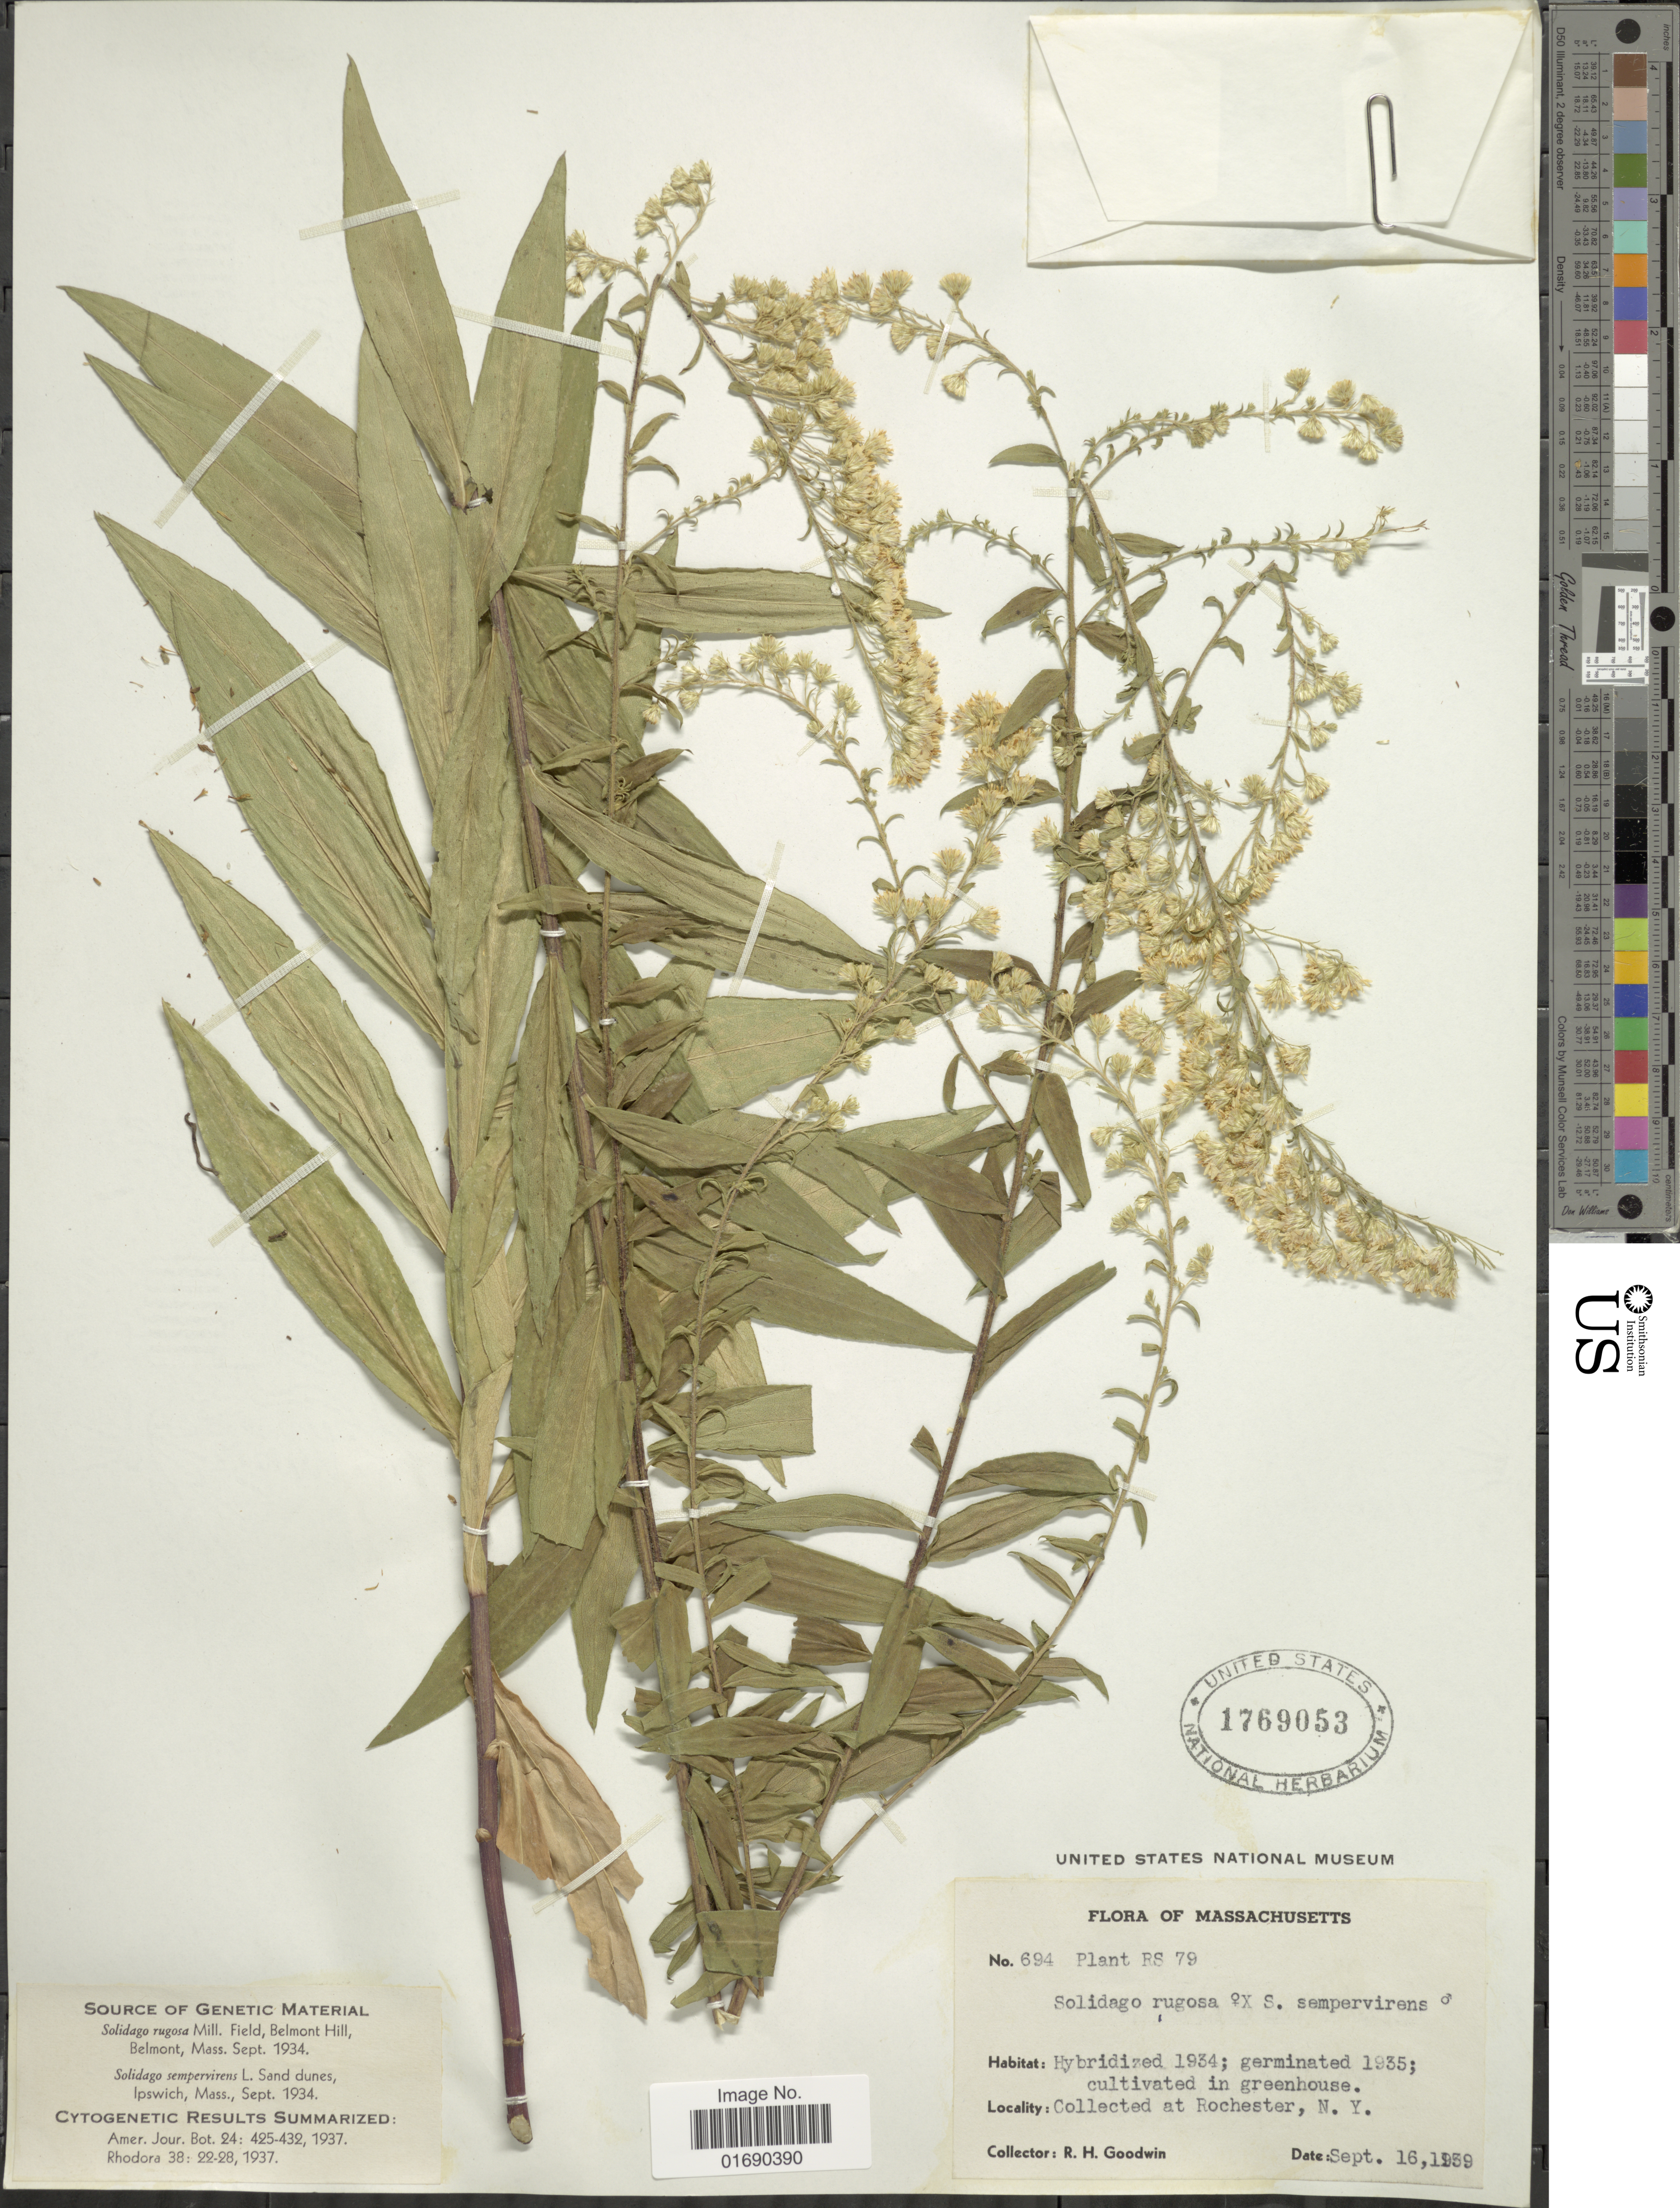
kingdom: Plantae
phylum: Tracheophyta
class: Magnoliopsida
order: Asterales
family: Asteraceae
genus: Solidago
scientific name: Solidago sempervirens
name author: L.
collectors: R. Goodwin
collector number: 694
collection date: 1939-09-16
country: United States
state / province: New York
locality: Cutivated in greenhouse, Collected at Rochester, N.Y.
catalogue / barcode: US 1769053